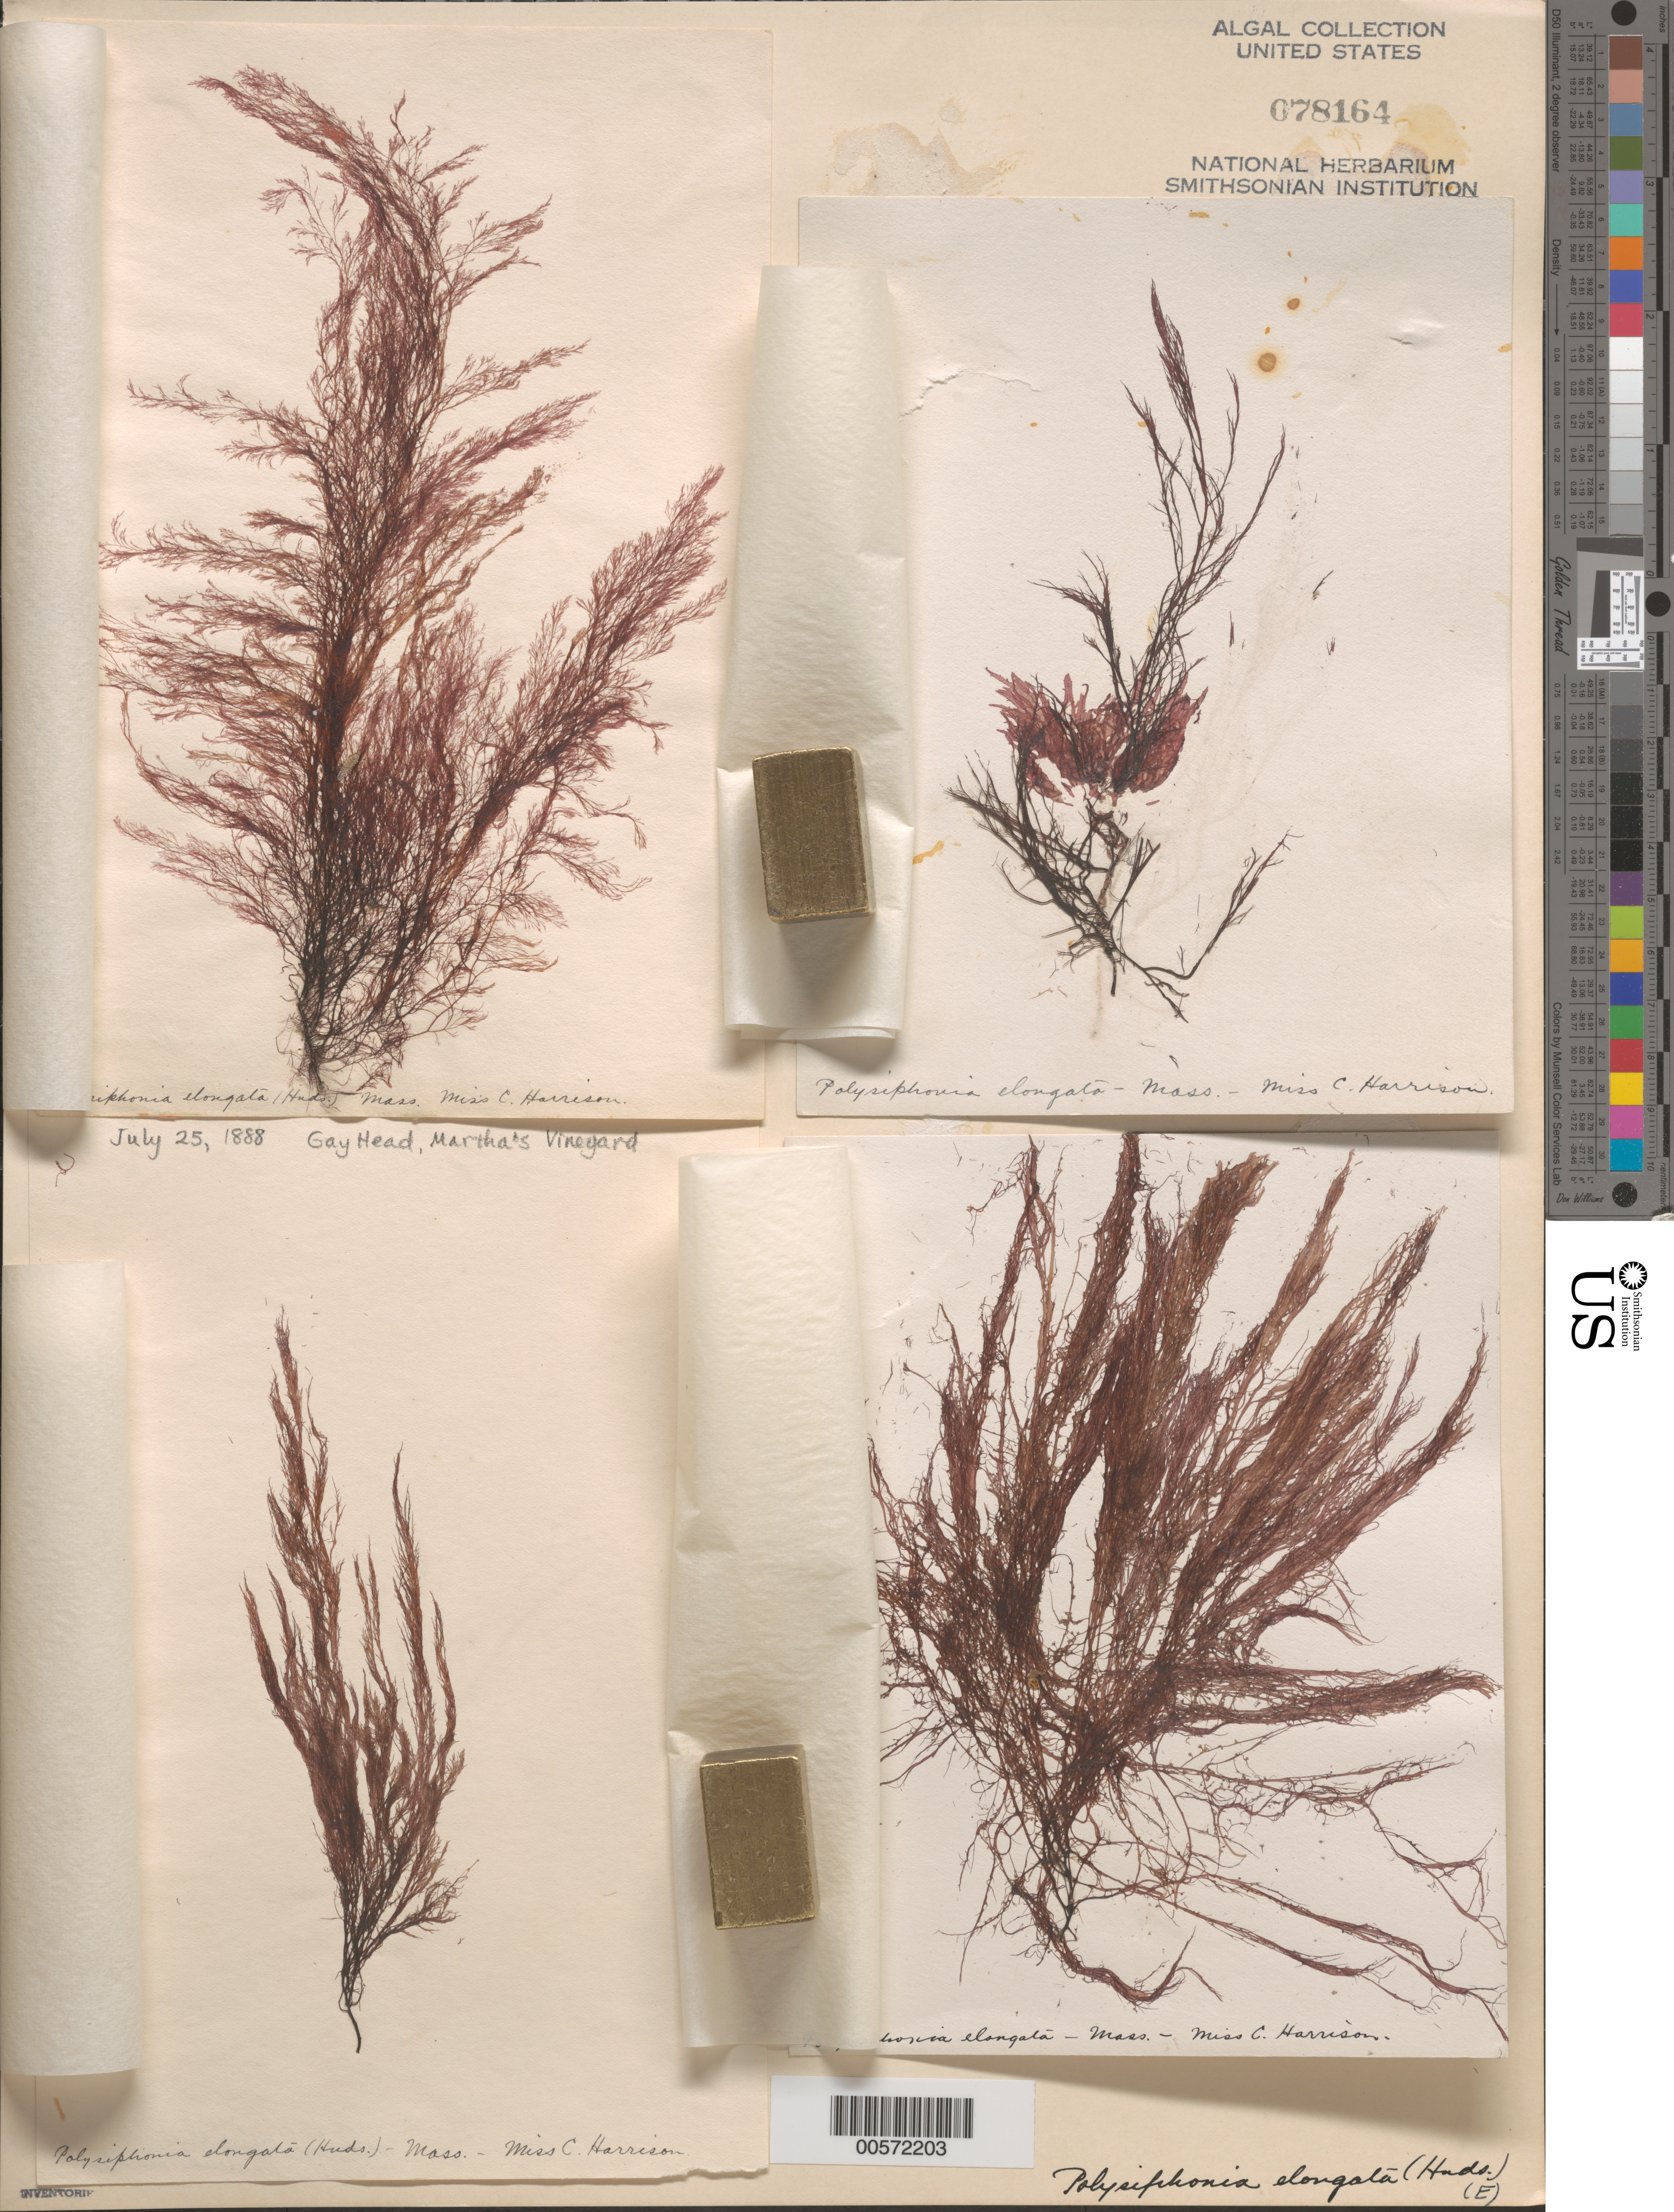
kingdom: Plantae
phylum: Rhodophyta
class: Florideophyceae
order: Ceramiales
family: Rhodomelaceae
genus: Carradoriella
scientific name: Carradoriella elongata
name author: (Hudson) Savoie & G.W. Saunders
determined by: Algae name updating Project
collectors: C. Harrison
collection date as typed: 25 Jul 1888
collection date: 1888-07-25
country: United States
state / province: Massachusetts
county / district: Dukes County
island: Martha's Vineyard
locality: Gay Head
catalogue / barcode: US 78164